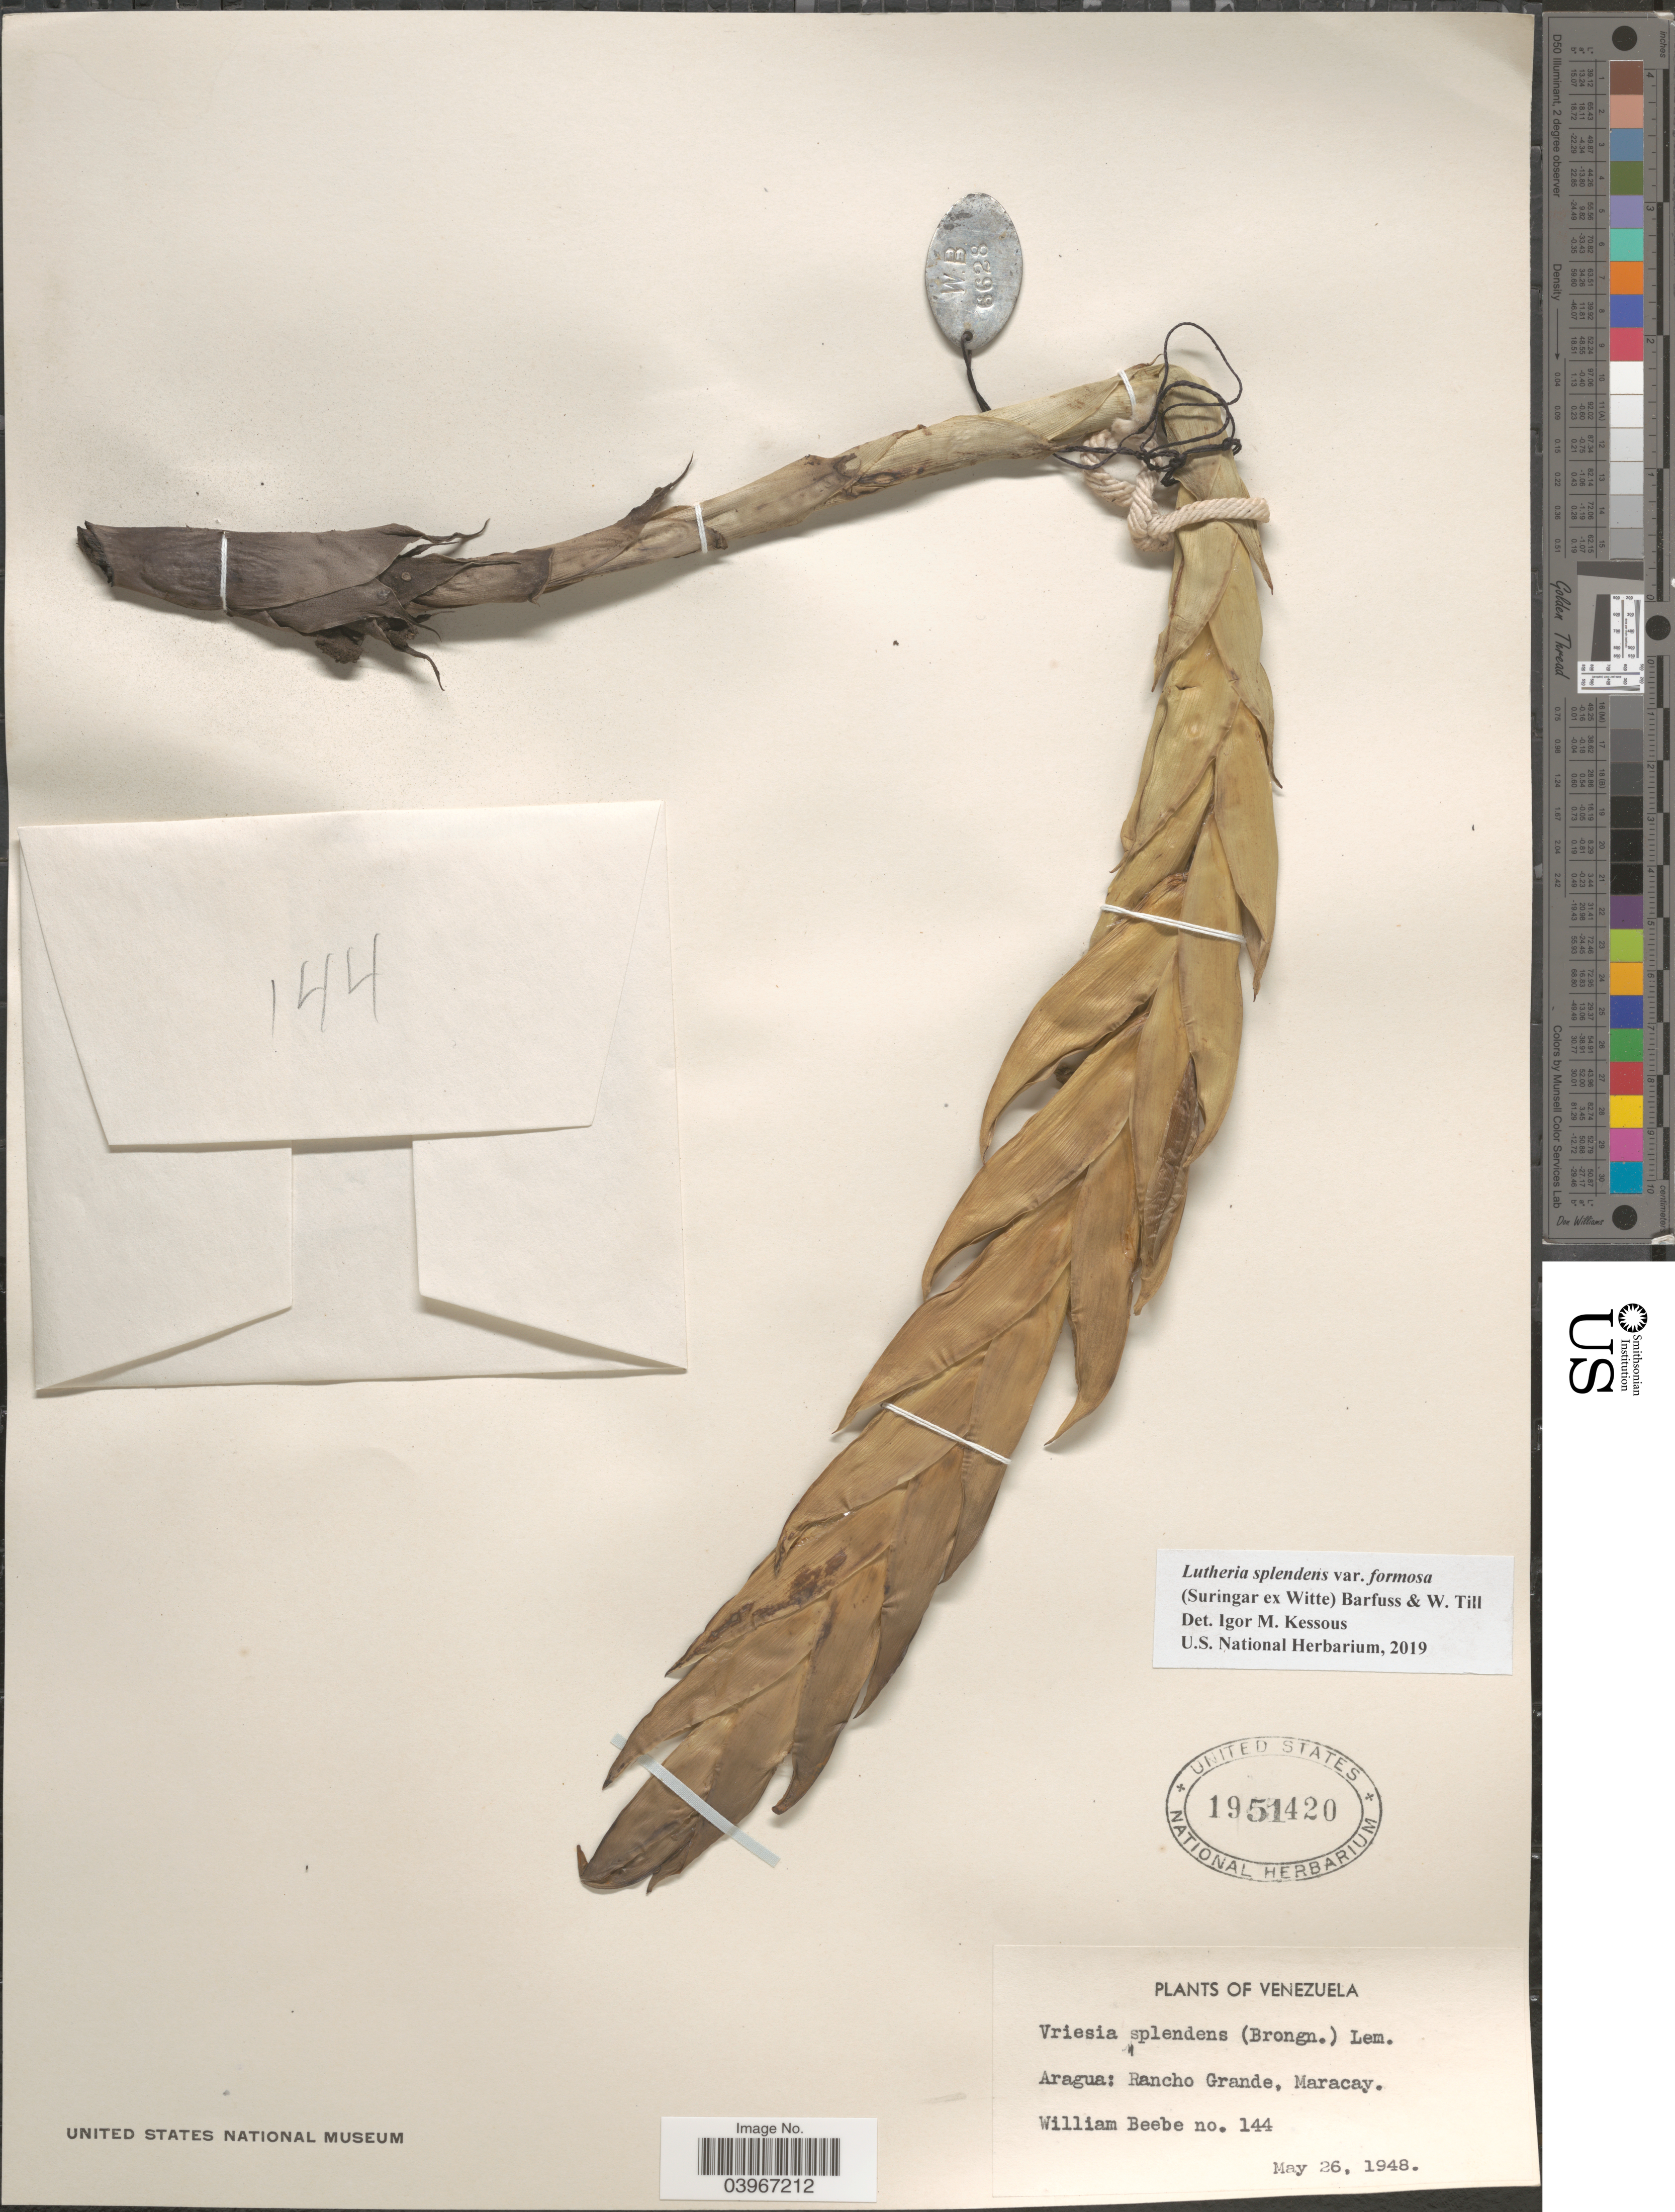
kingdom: Plantae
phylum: Tracheophyta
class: Liliopsida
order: Poales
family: Bromeliaceae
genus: Lutheria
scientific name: Lutheria splendens var. formosa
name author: (Suringar ex Witte) Barfuss & W. Till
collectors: W. Beebe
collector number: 144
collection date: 1948-05-26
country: Venezuela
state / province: Aragua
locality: Rancho Grande, Maracay.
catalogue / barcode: US 1951420